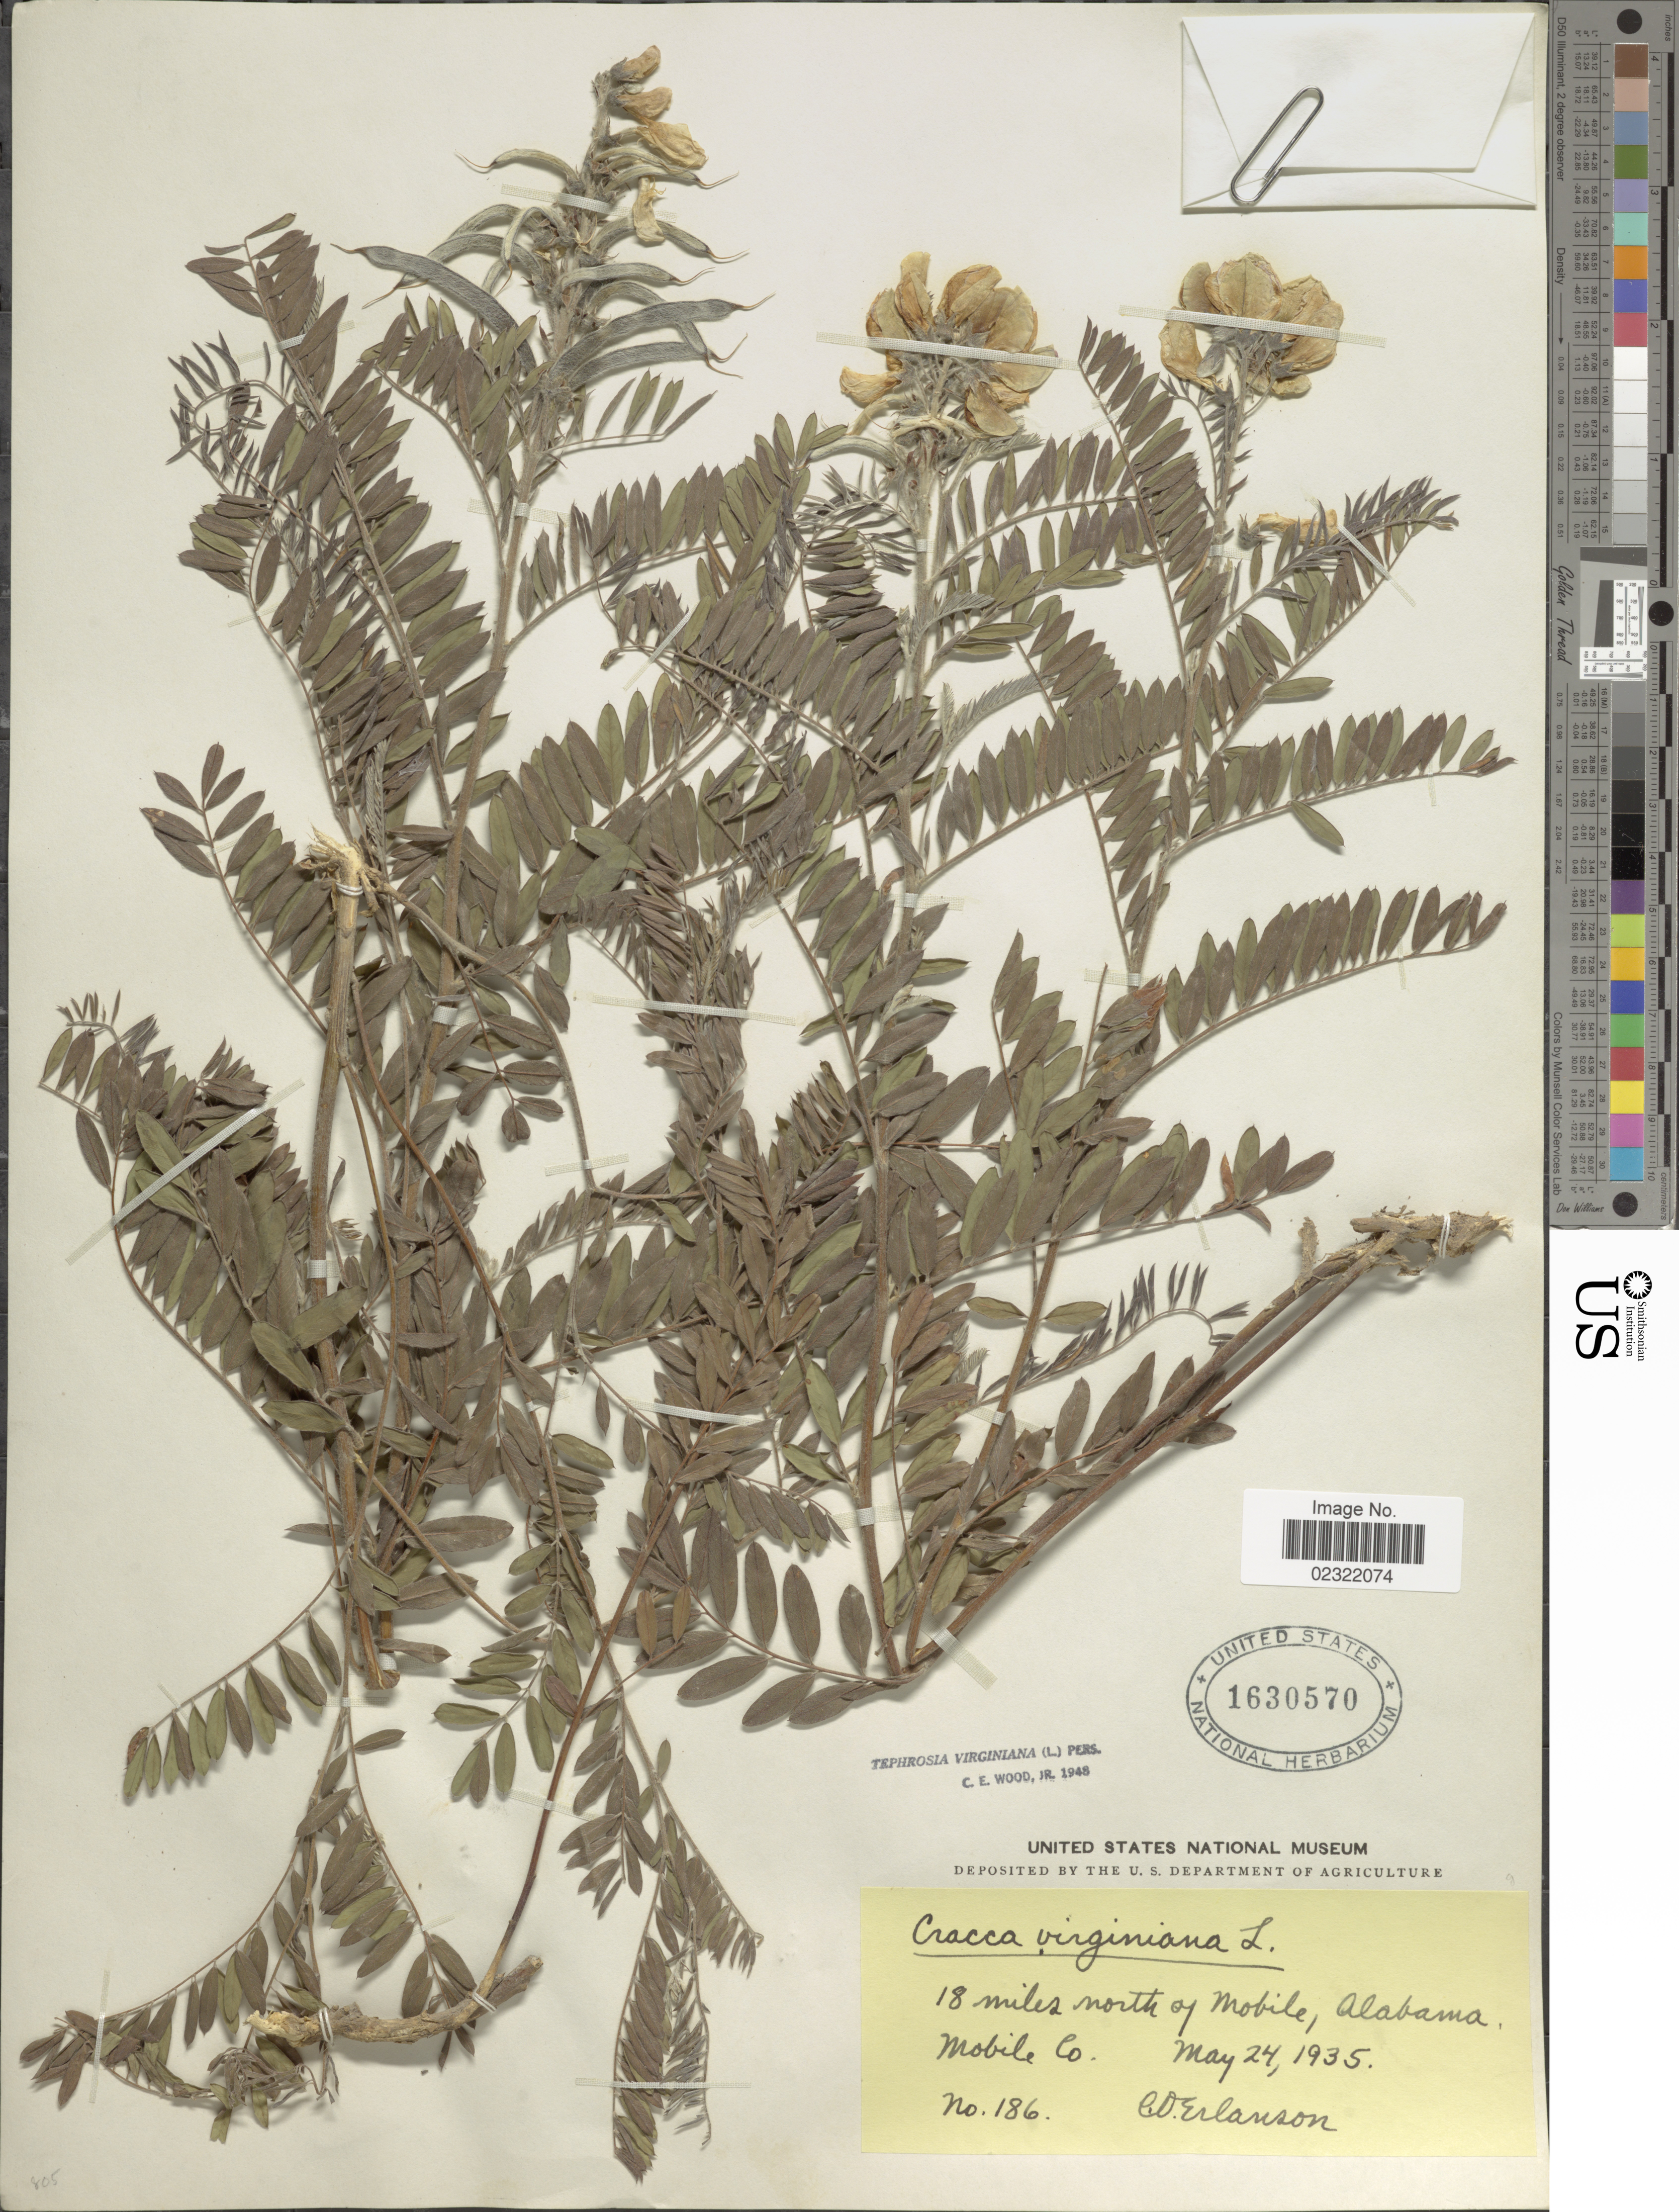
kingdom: Plantae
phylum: Tracheophyta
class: Magnoliopsida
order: Fabales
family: Fabaceae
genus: Tephrosia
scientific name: Tephrosia virginiana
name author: (L.) Pers.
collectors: C. O. Erlanson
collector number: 186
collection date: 1935-05-24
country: United States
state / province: Alabama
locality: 18 miles north of Mobile, Mobile Co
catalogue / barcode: US 1630570